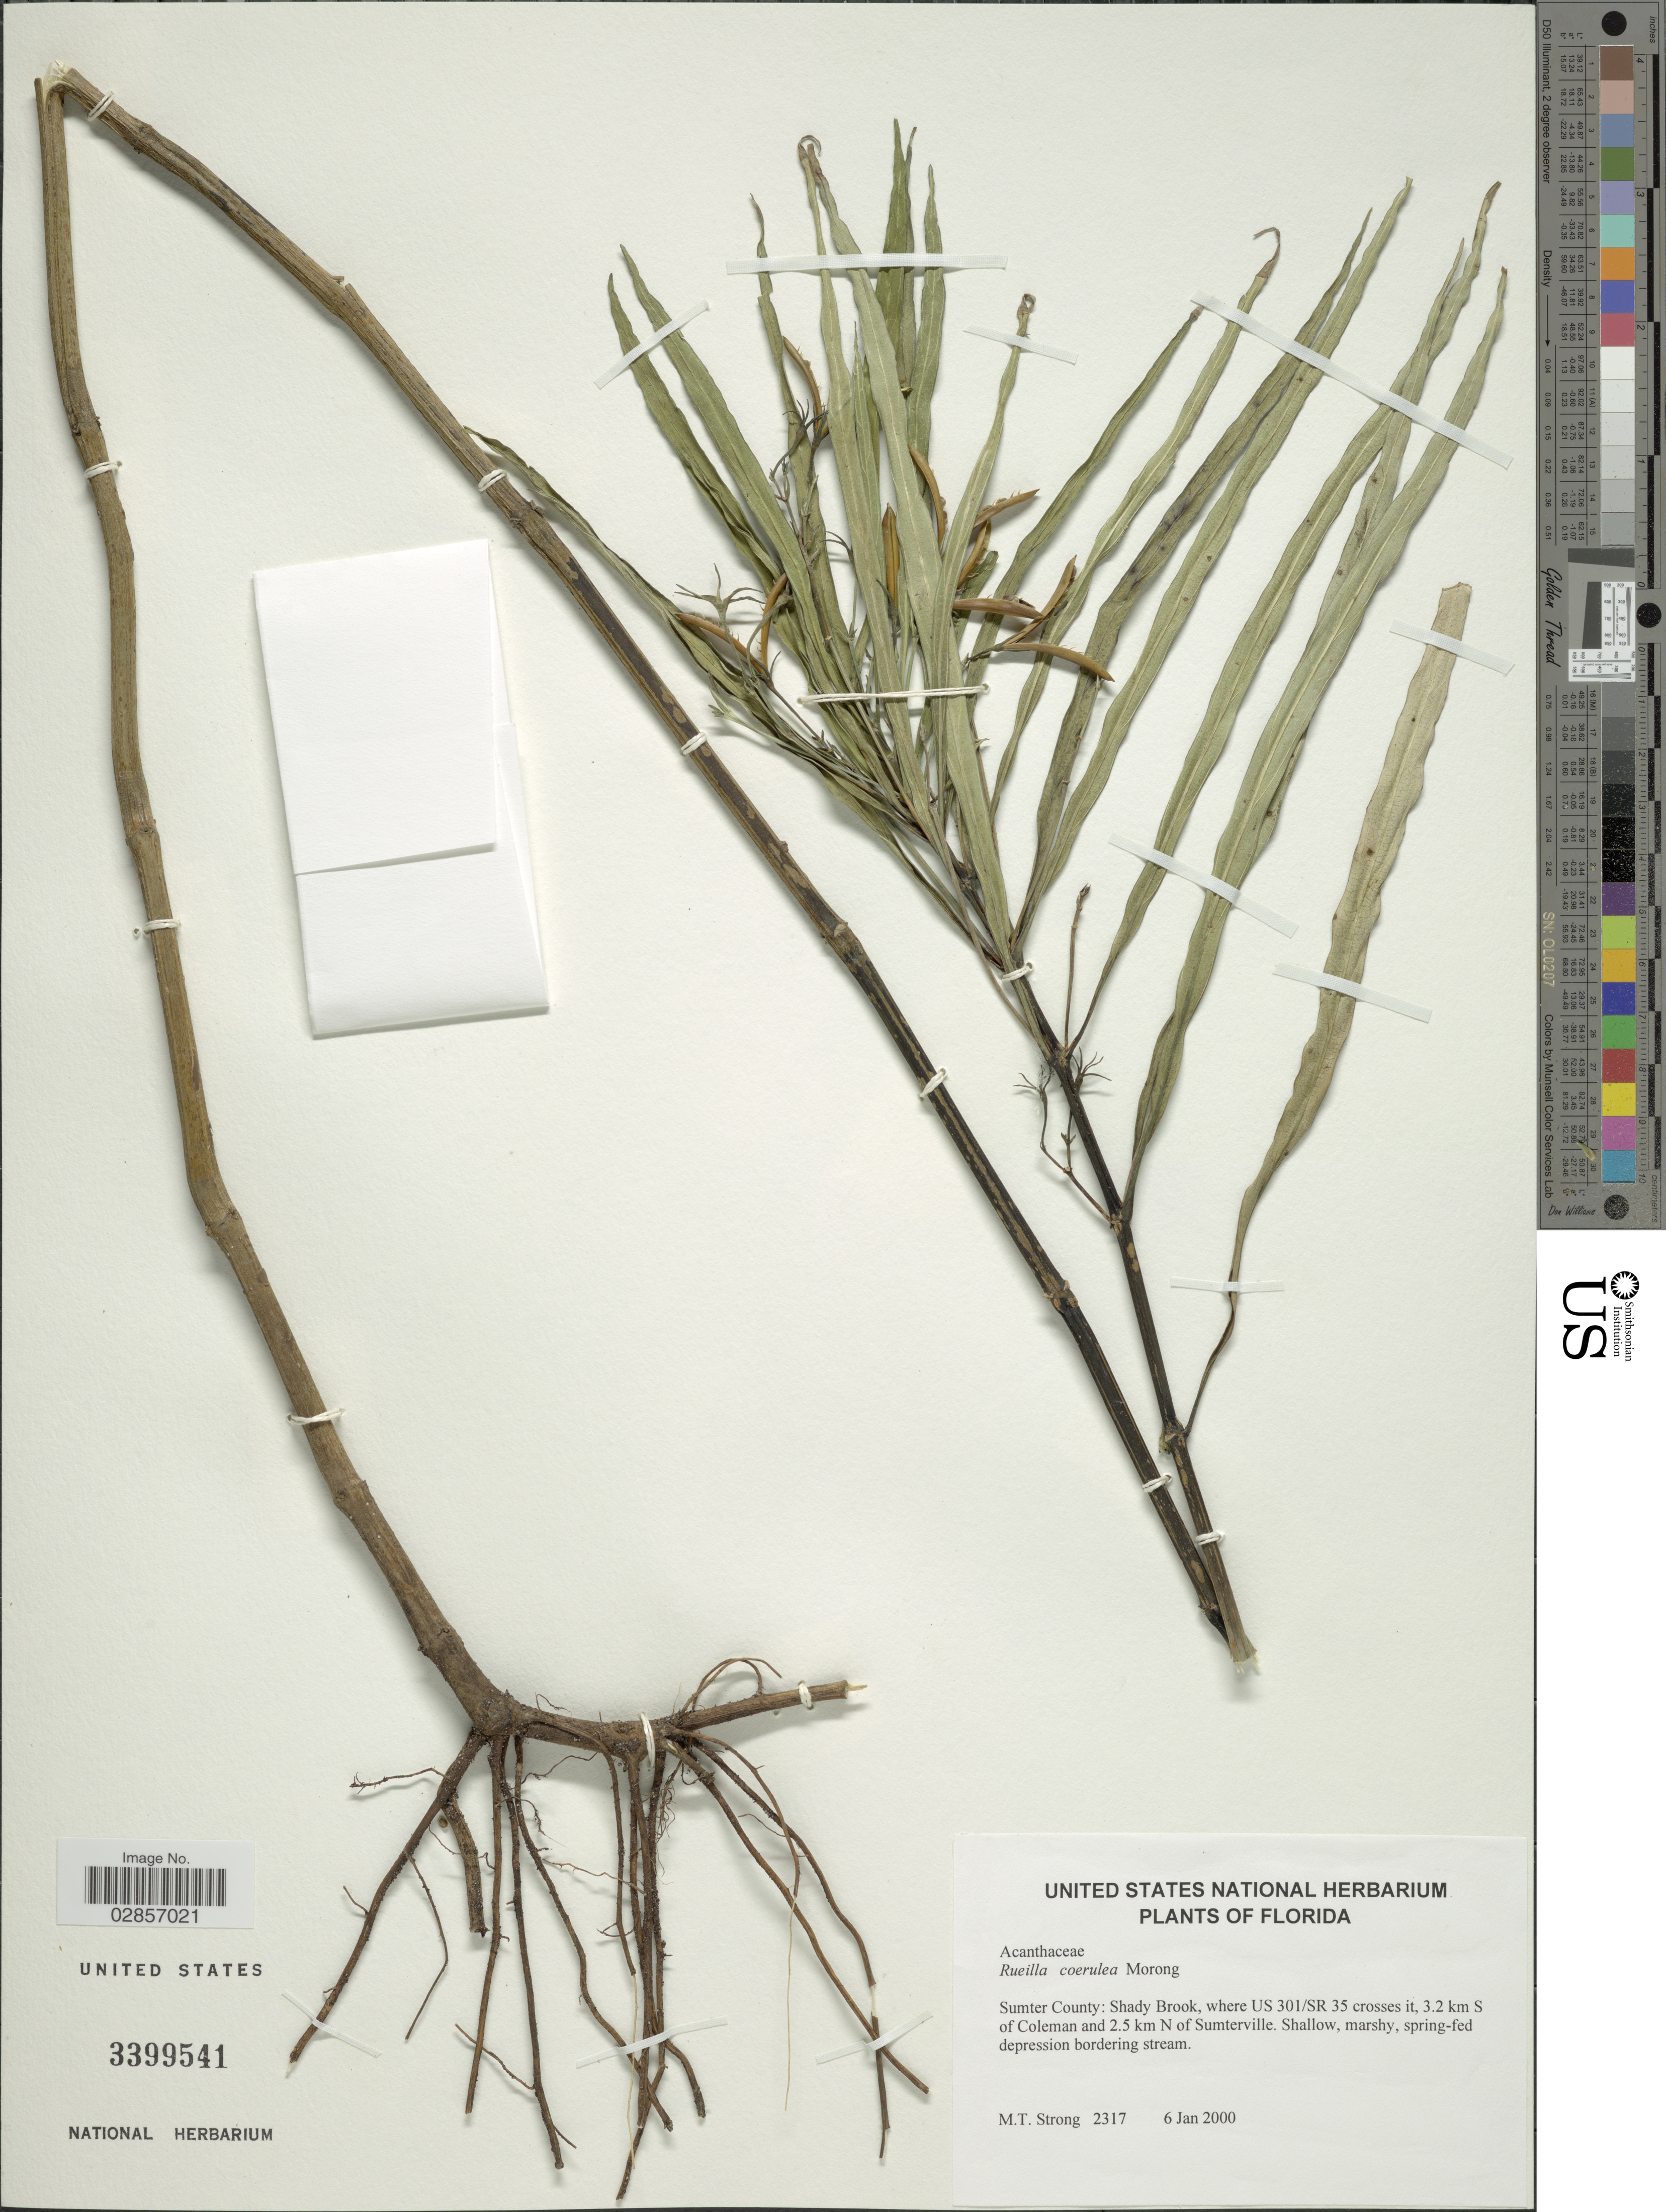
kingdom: Plantae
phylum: Tracheophyta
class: Magnoliopsida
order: Lamiales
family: Acanthaceae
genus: Ruellia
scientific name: Ruellia coerulea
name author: Morong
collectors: M. T. Strong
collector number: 2317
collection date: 2000-01-06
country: United States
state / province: Florida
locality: Sumter County: Shady Brook, where US 301/SR 35 crosses it, 3.2 km S of Coleman and 2.5 km N of Sumterville.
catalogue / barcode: US 3399541